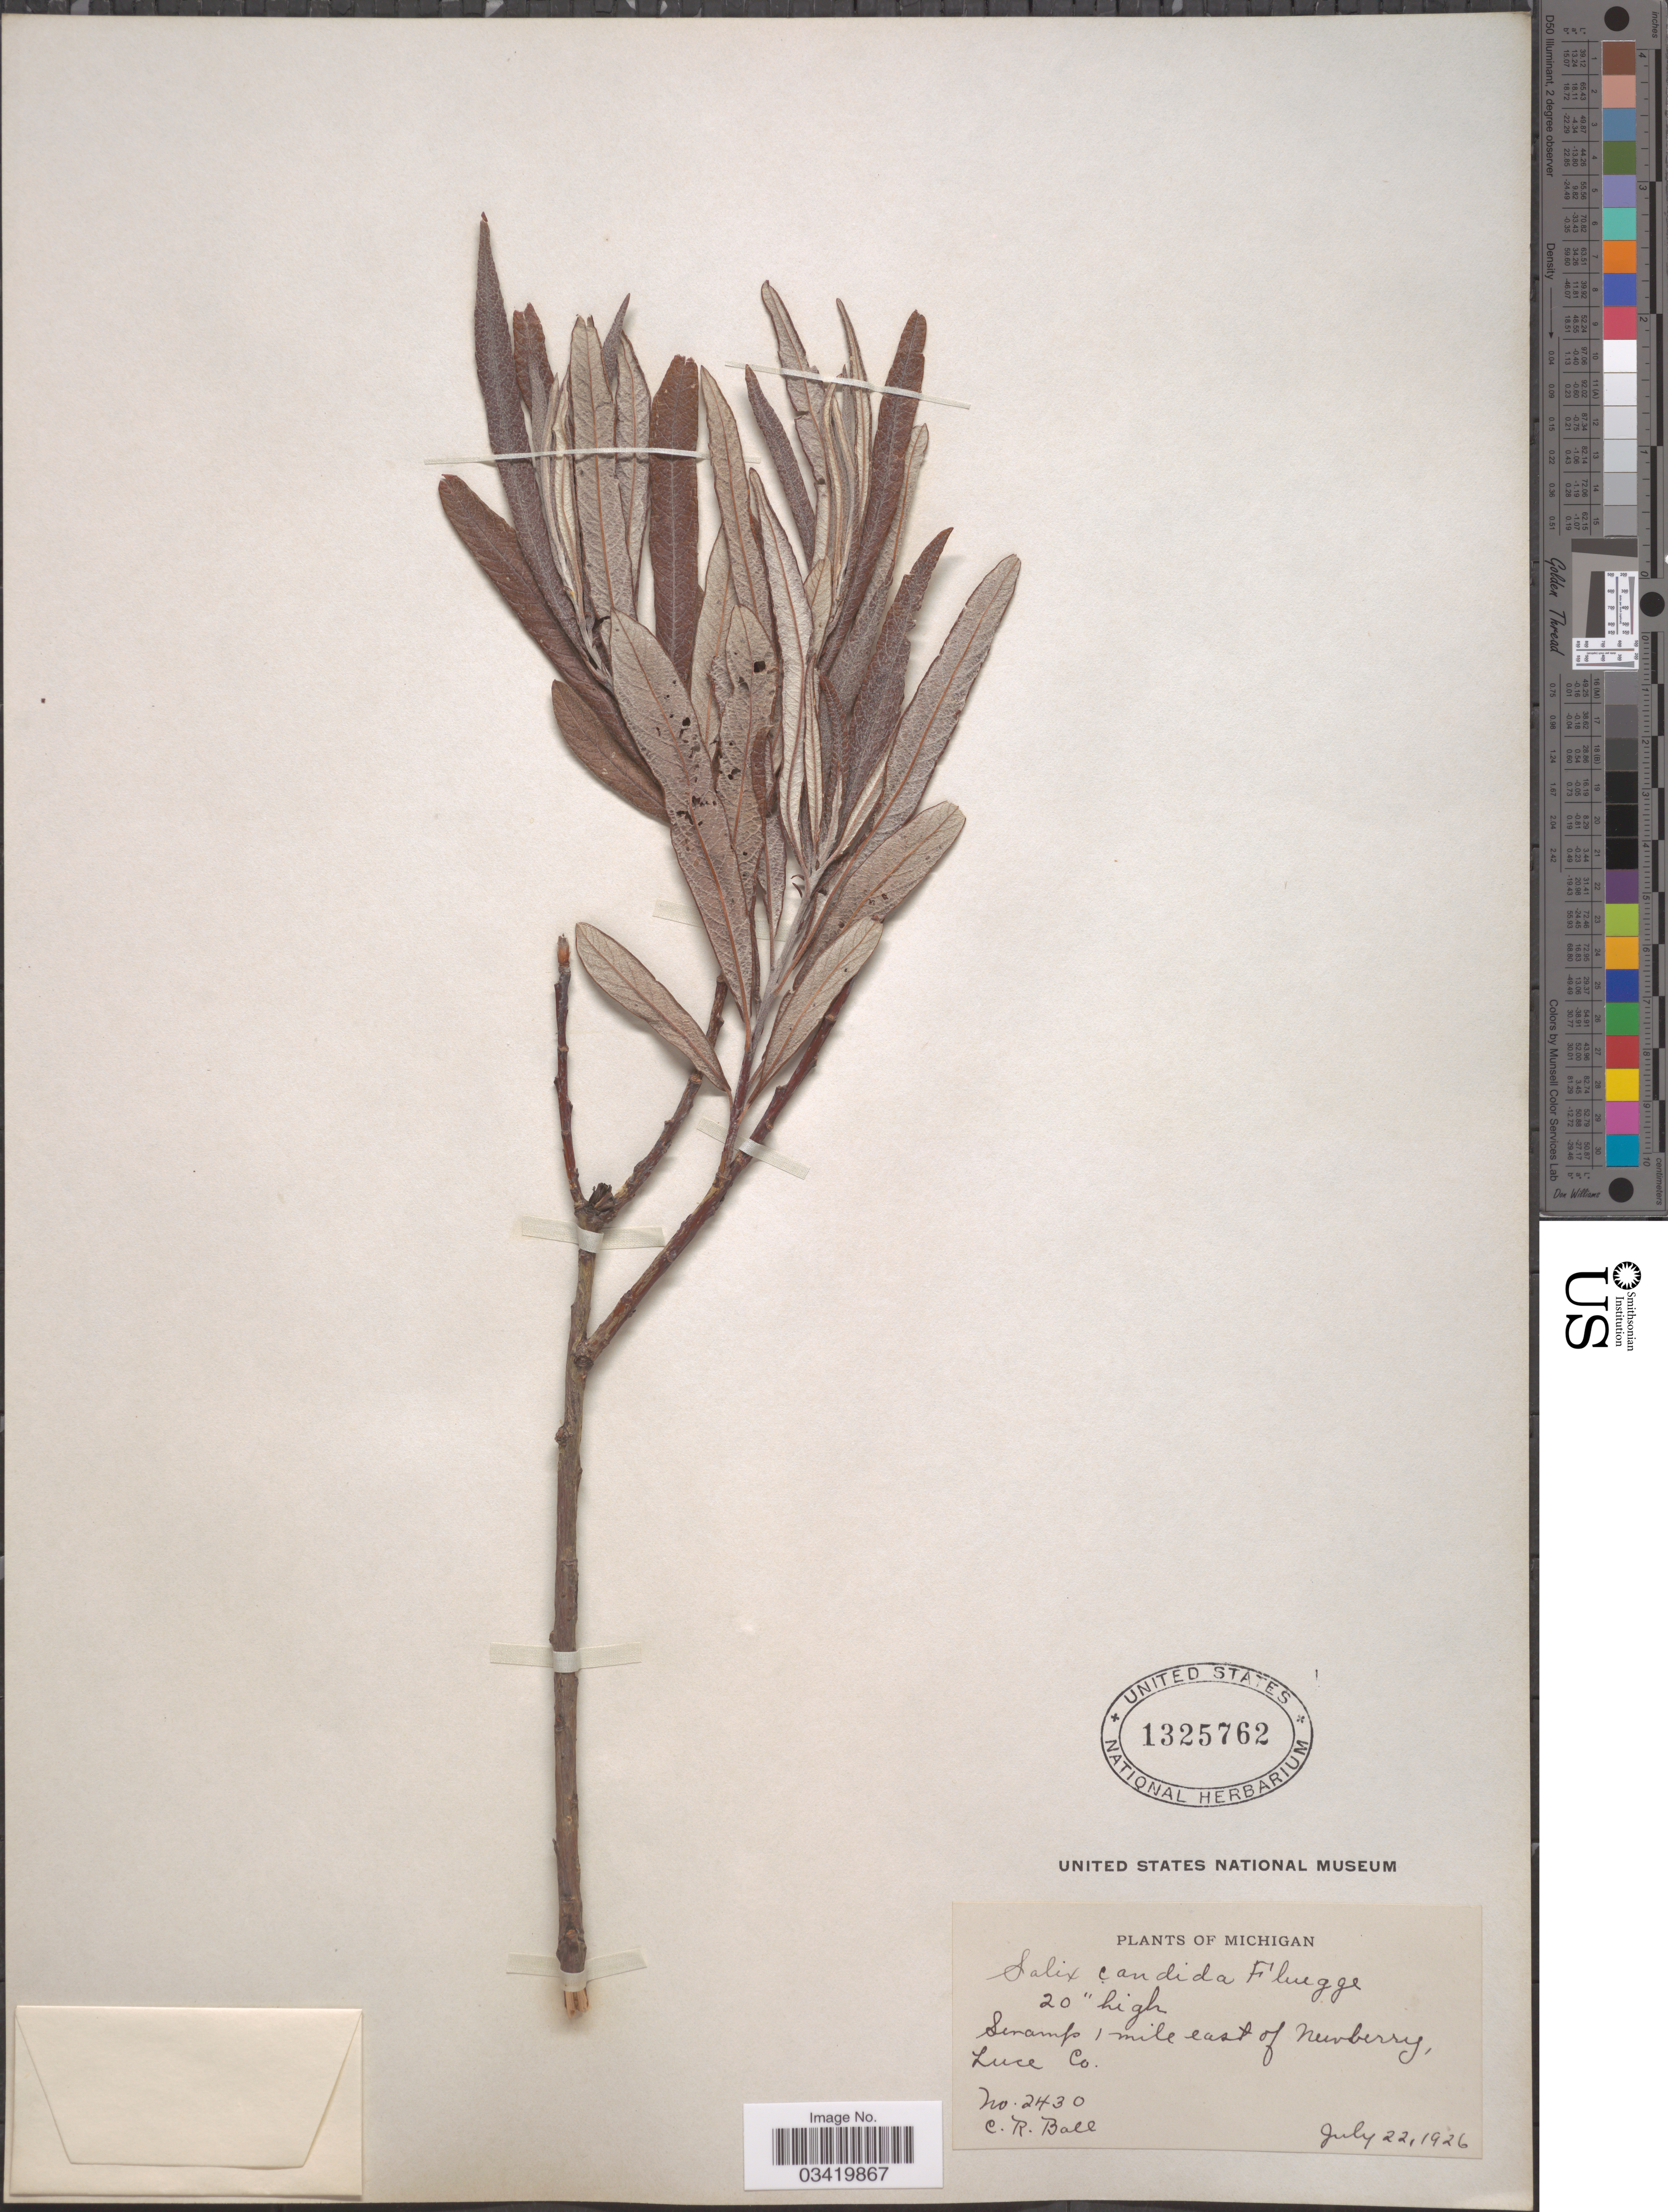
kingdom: Plantae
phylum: Tracheophyta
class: Magnoliopsida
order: Malpighiales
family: Salicaceae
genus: Salix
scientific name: Salix candida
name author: Flüggé ex Willd.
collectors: C. R. Ball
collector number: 2430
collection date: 1926-07-22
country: United States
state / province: Michigan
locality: Swamp 1 mile east of Newberry, Luce Co.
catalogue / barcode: US 1325762